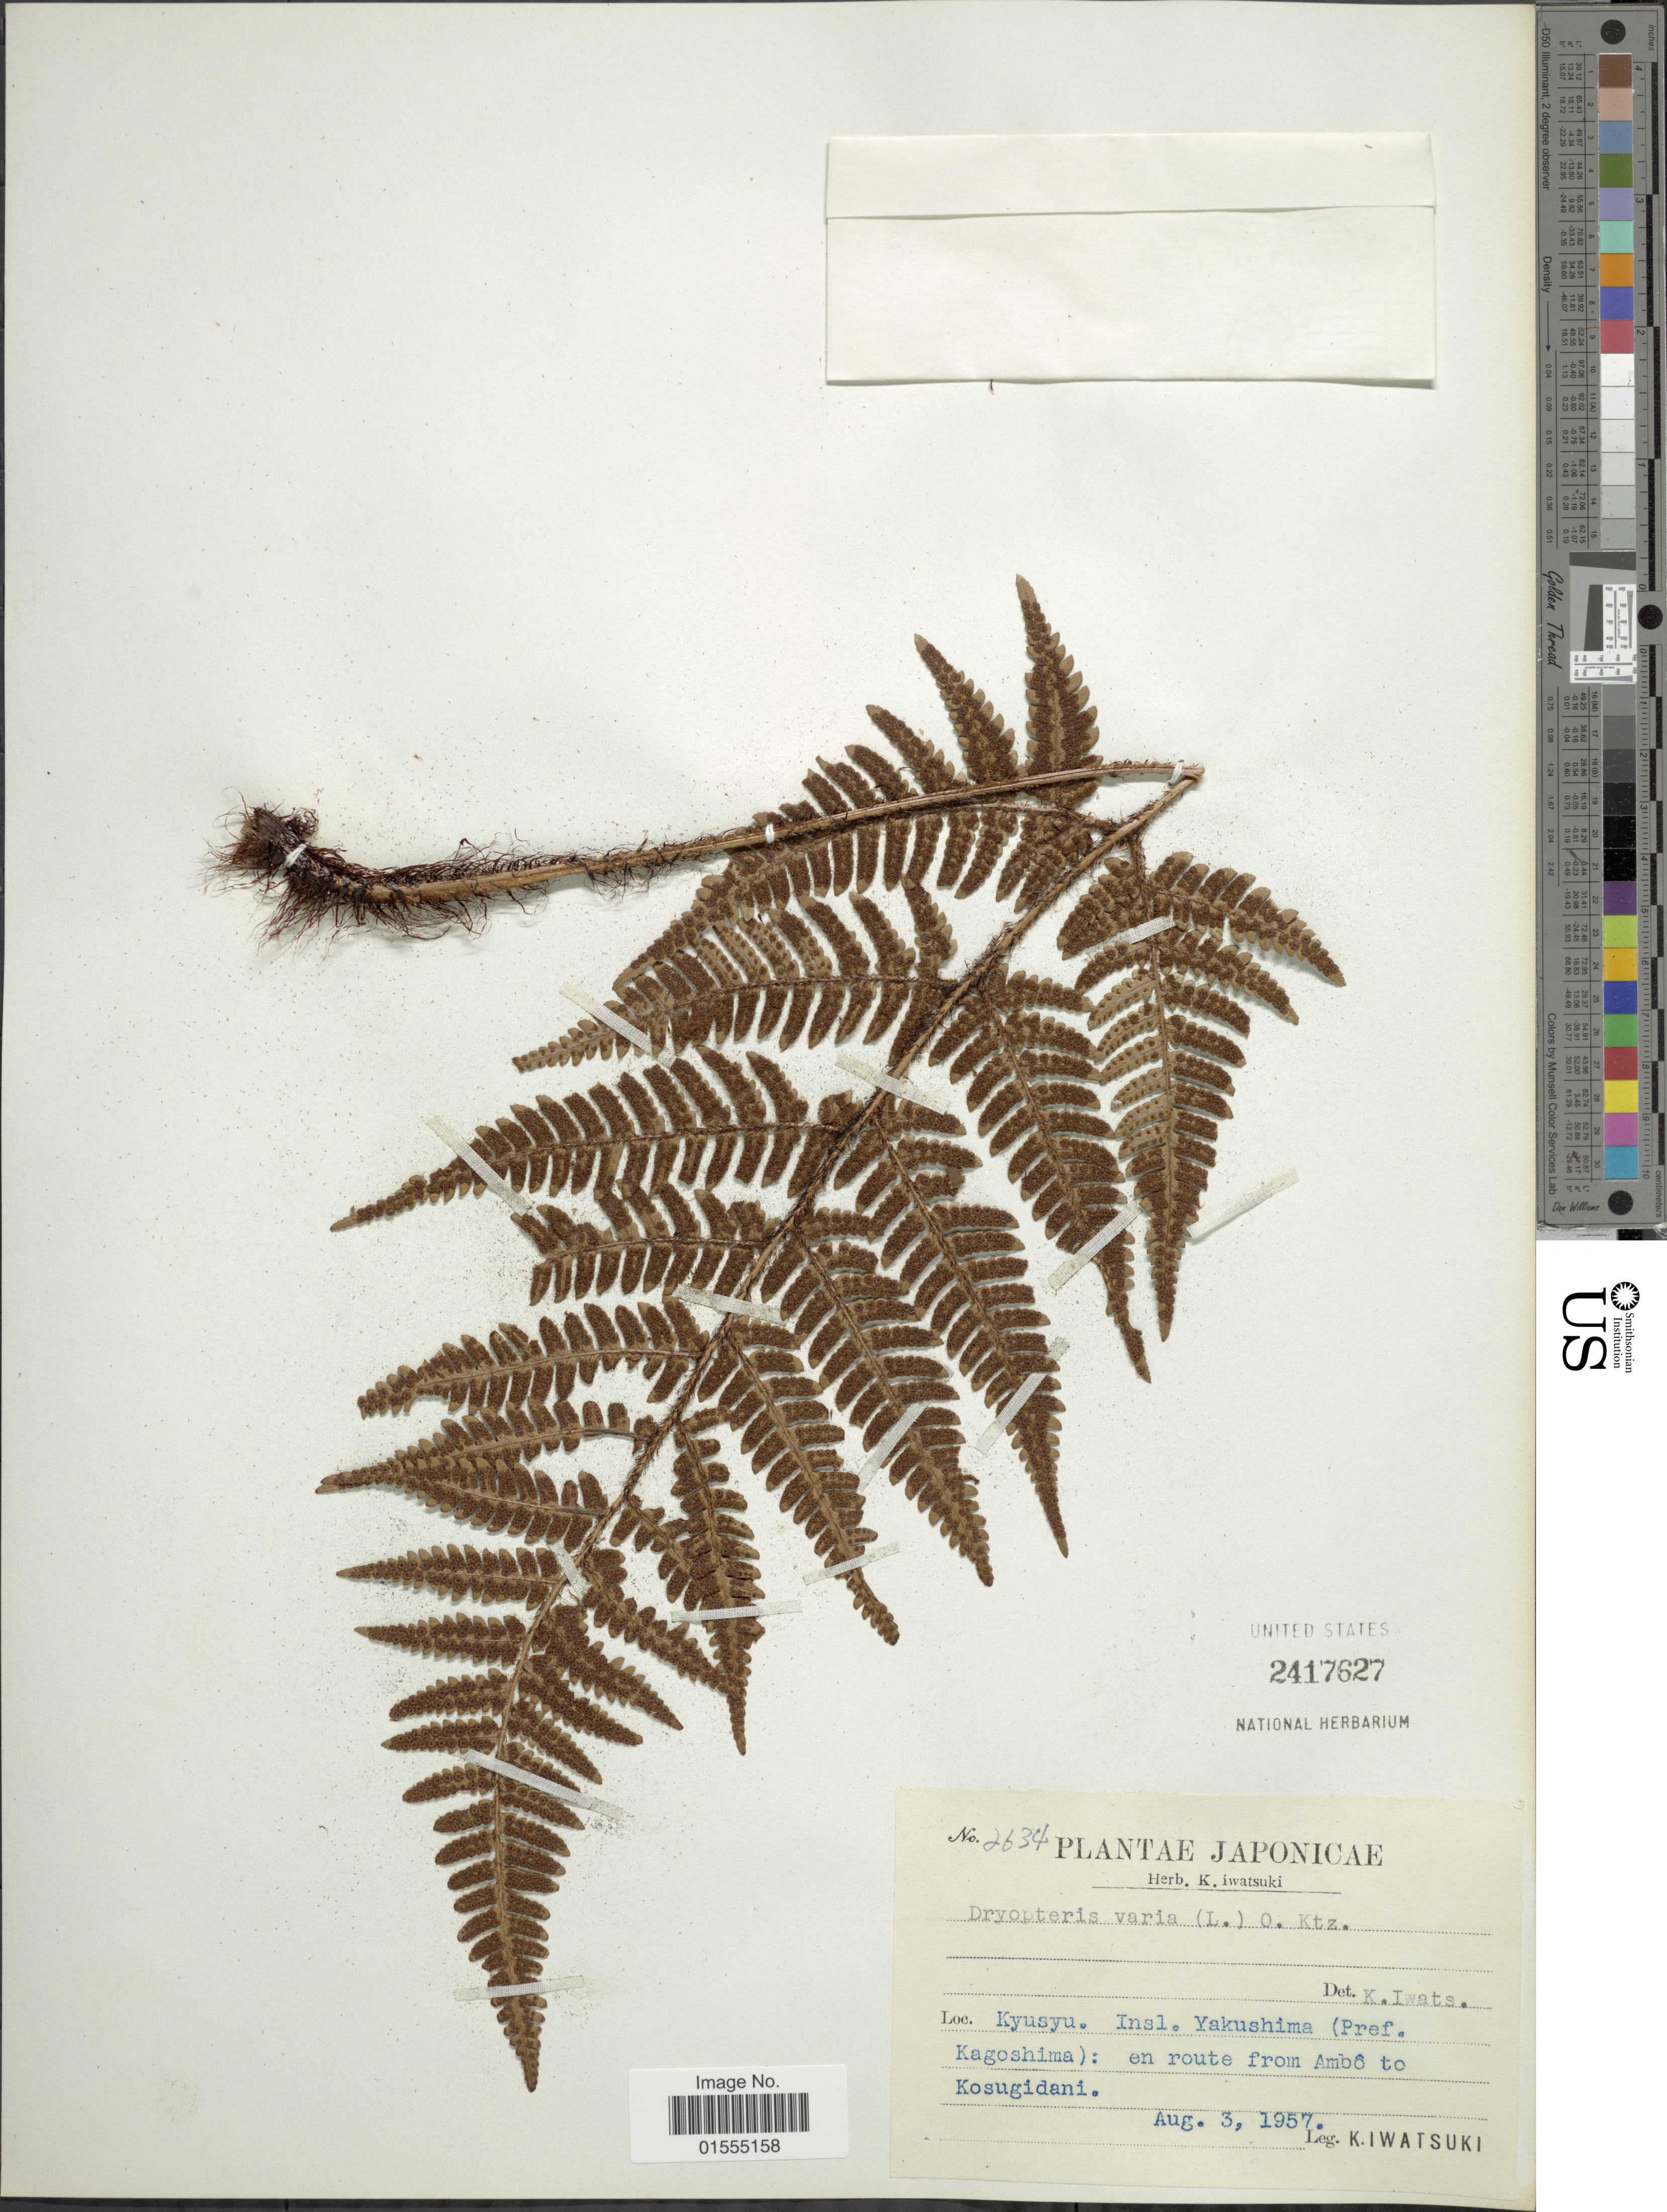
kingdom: Plantae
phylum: Tracheophyta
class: Polypodiopsida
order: Polypodiales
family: Dryopteridaceae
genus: Dryopteris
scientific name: Dryopteris varia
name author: (L.) Kuntze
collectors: K. Iwatsuki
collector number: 2634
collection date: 1957-08-03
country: Japan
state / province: Kagosima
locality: Kyusyu Insl. Yakushima (Pref. Kagoshima): en route from Ambô to Kosugidani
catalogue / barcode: US 2417627